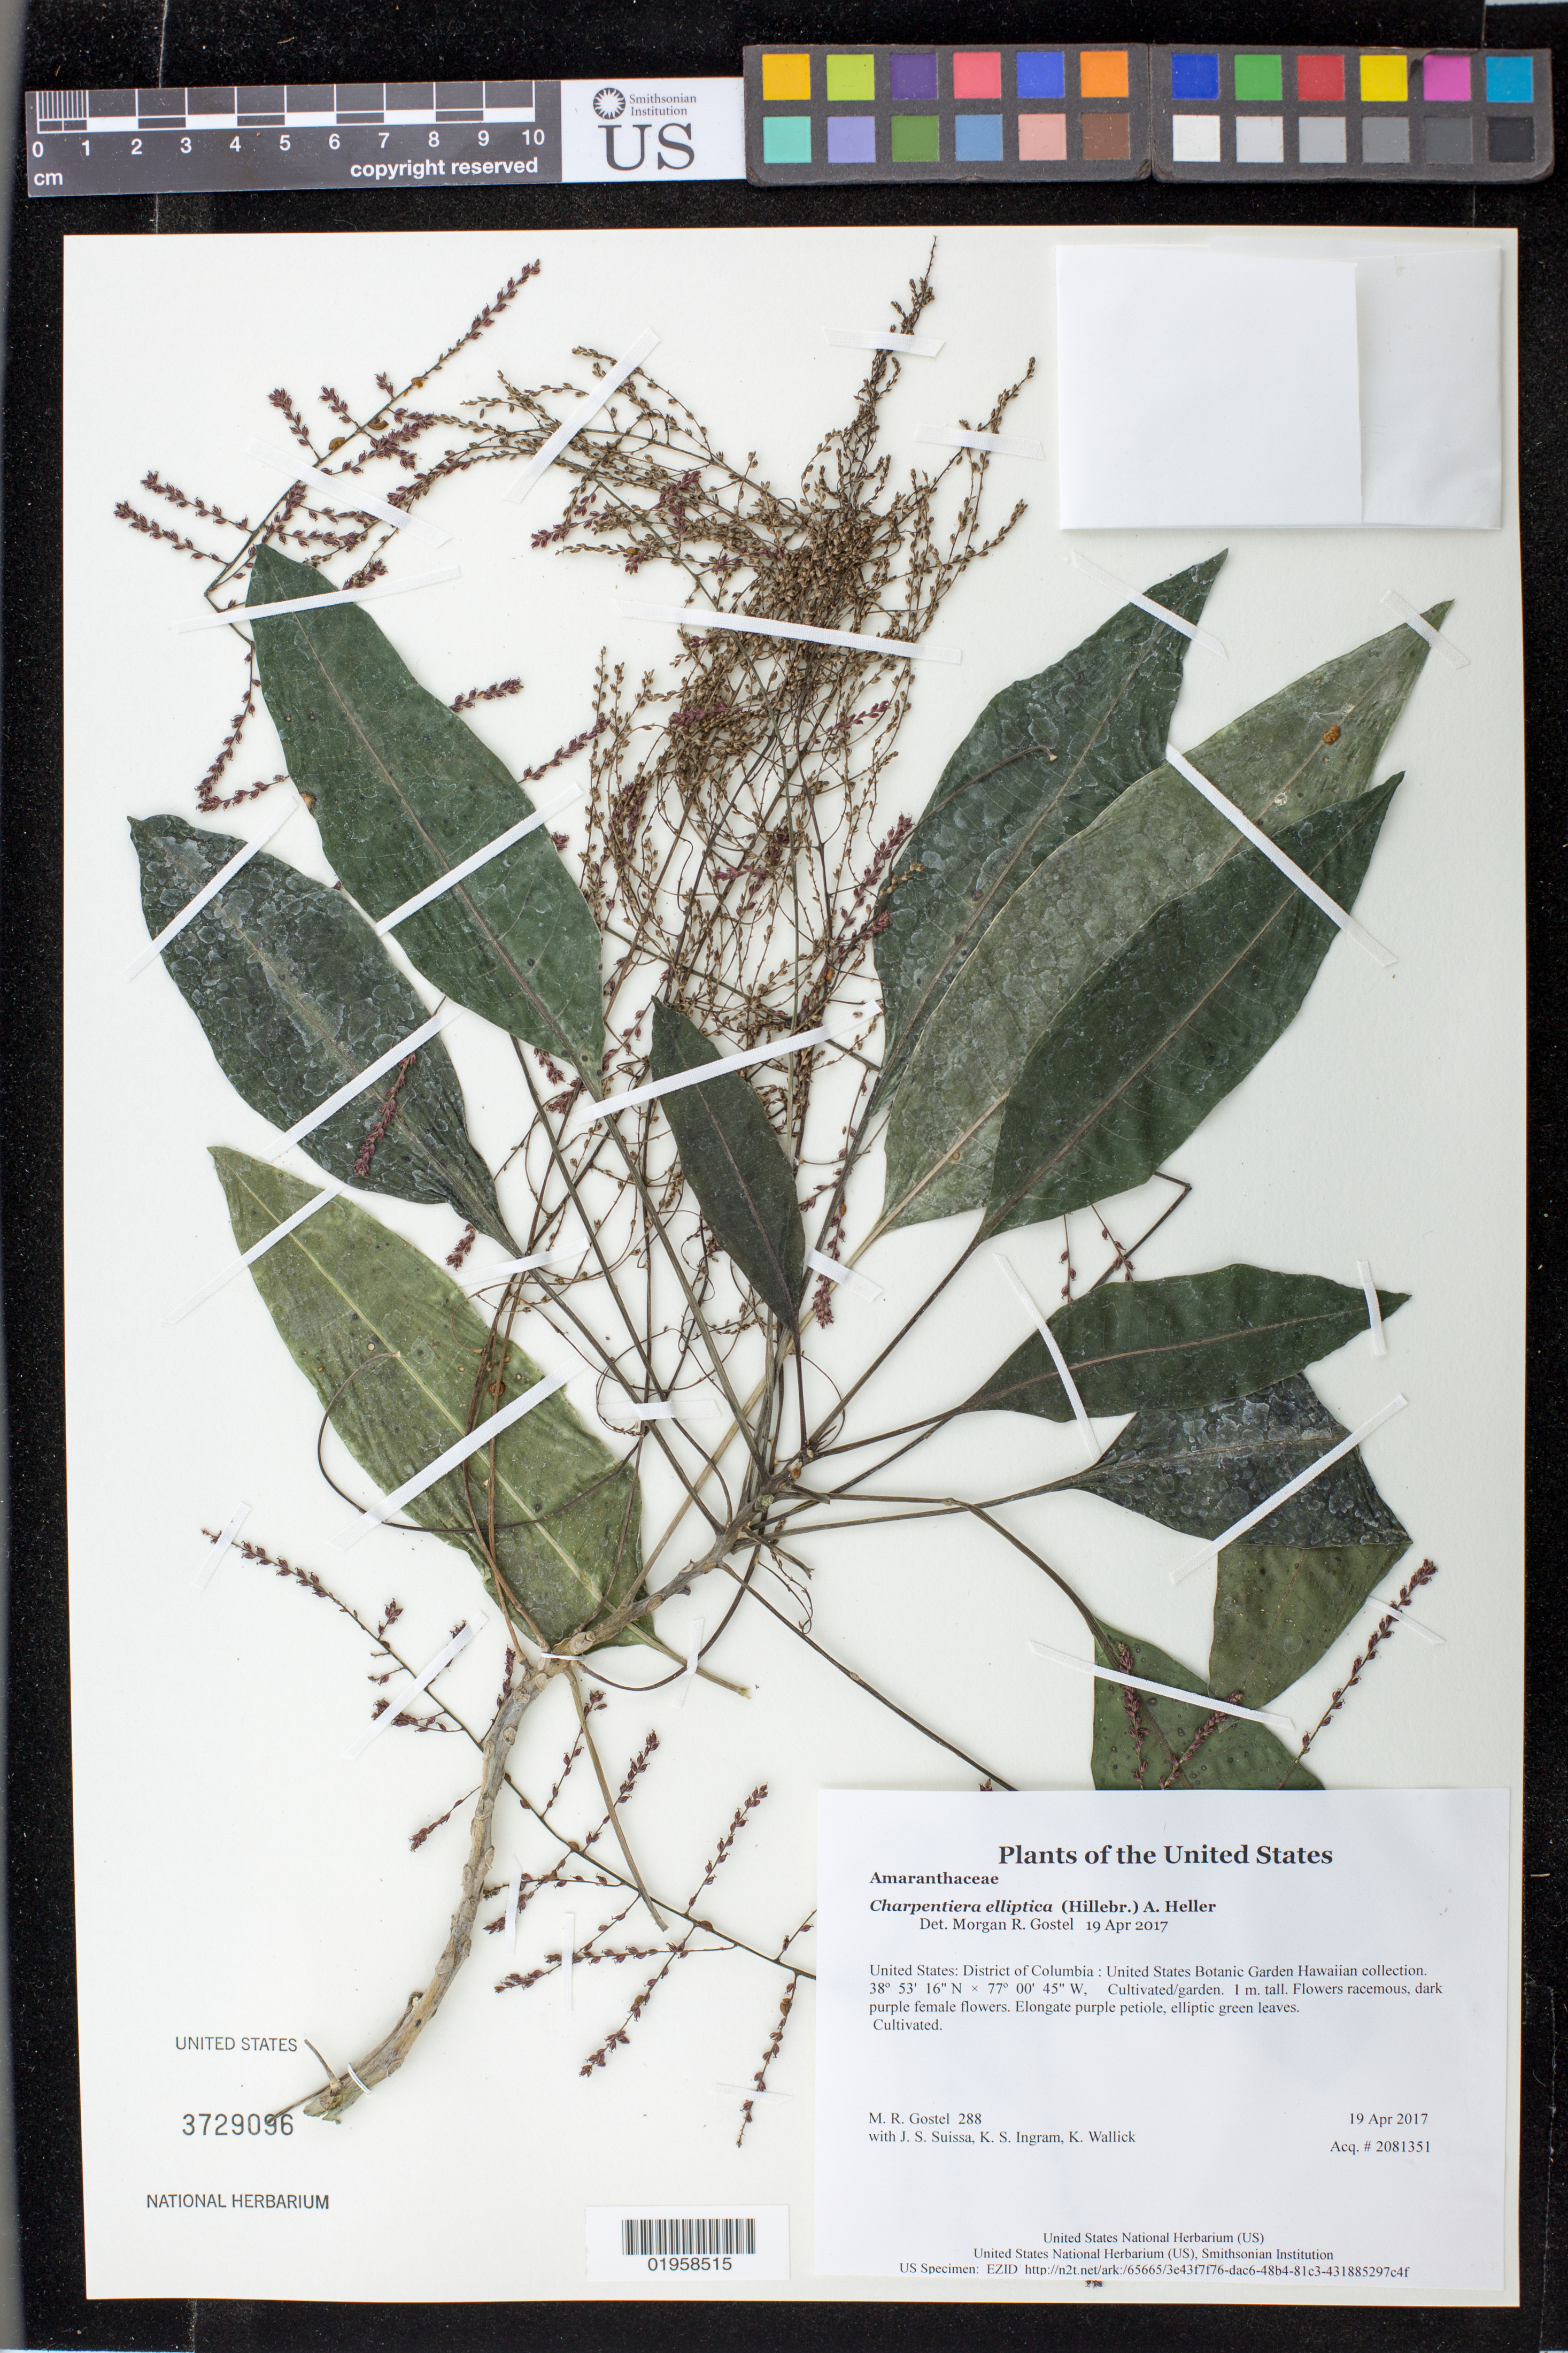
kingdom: Plantae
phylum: Tracheophyta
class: Magnoliopsida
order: Caryophyllales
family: Amaranthaceae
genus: Charpentiera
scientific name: Charpentiera elliptica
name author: (Hillebr.) A. Heller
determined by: Gostel, M. R.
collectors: M. R. Gostel, J. S. Suissa, K. S. Ingram & K. Wallick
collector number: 288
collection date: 2017-04-19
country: United States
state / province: District of Columbia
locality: United States Botanic Garden Hawaiian collection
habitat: Cultivated/garden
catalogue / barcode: US 3729096